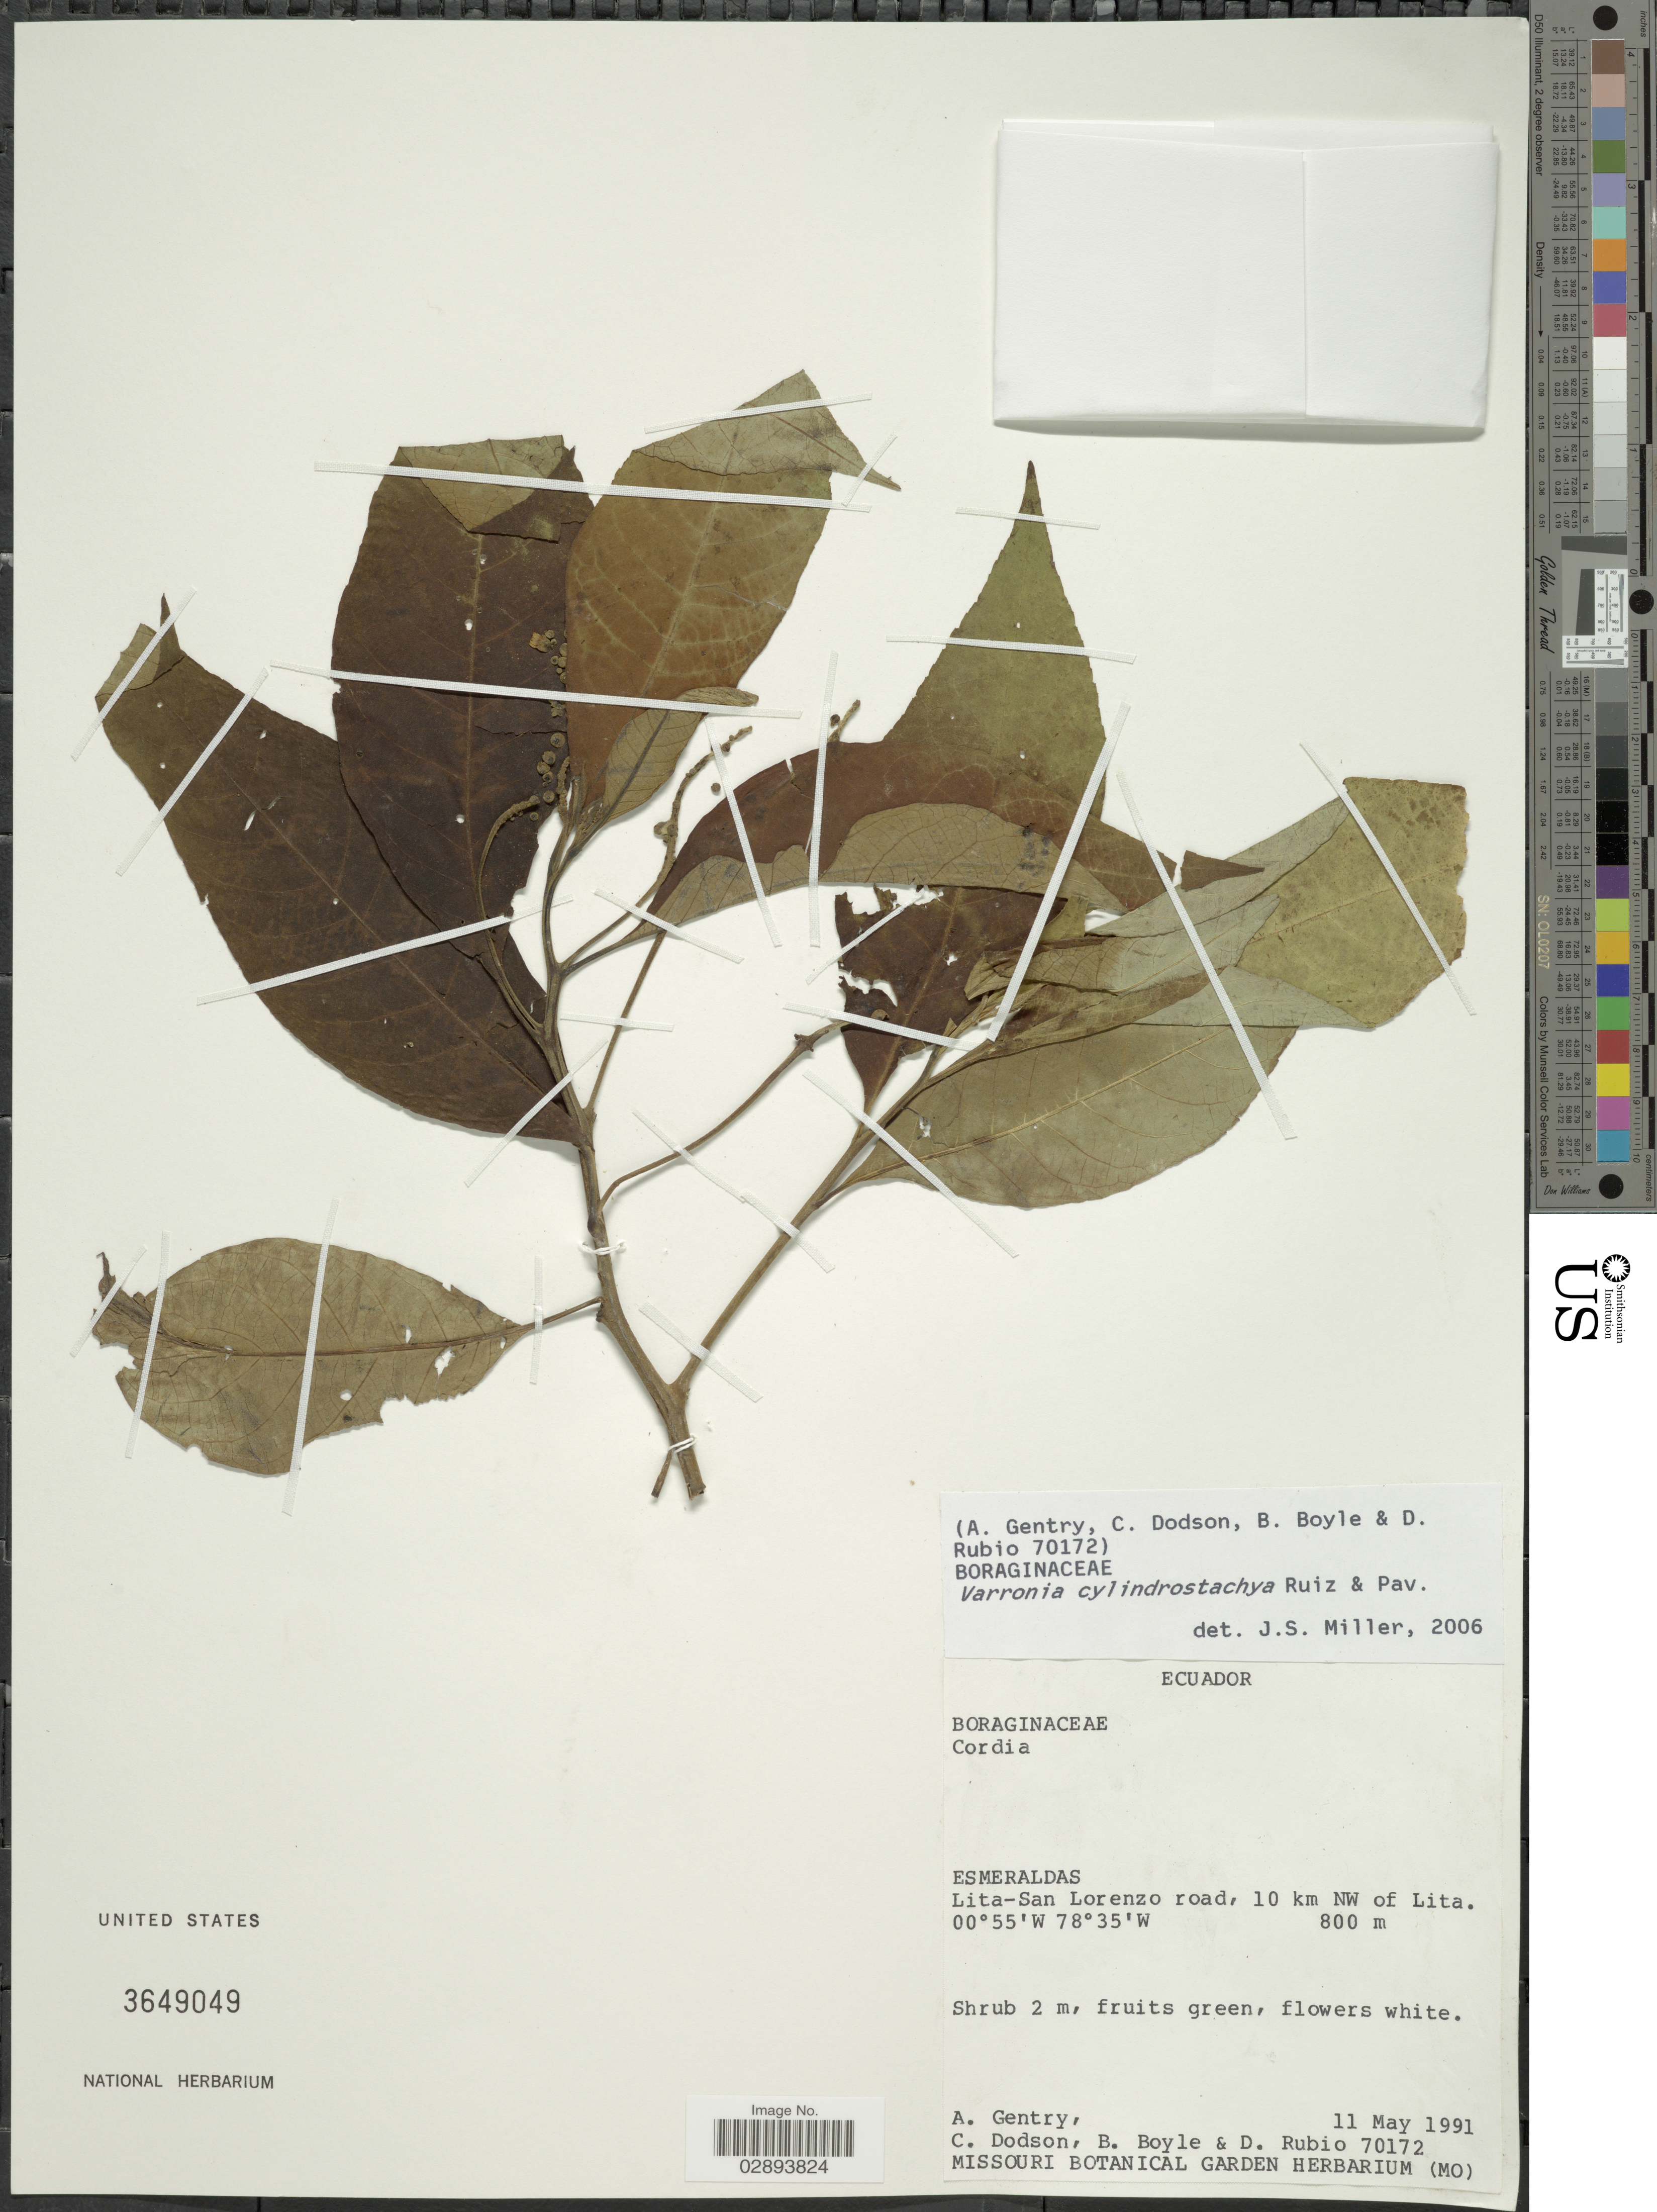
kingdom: Plantae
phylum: Tracheophyta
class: Magnoliopsida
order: Boraginales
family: Cordiaceae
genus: Varronia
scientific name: Varronia cylindrostachya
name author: Ruiz & Pav.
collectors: A. H. Gentry, C. Dodson, B. Boyle & D. Rubio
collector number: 70172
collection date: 1991-05-11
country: Ecuador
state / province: Esmeraldas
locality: Lita-San Lorenzo road, 10 km NW of Lita.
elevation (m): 800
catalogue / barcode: US 3649049